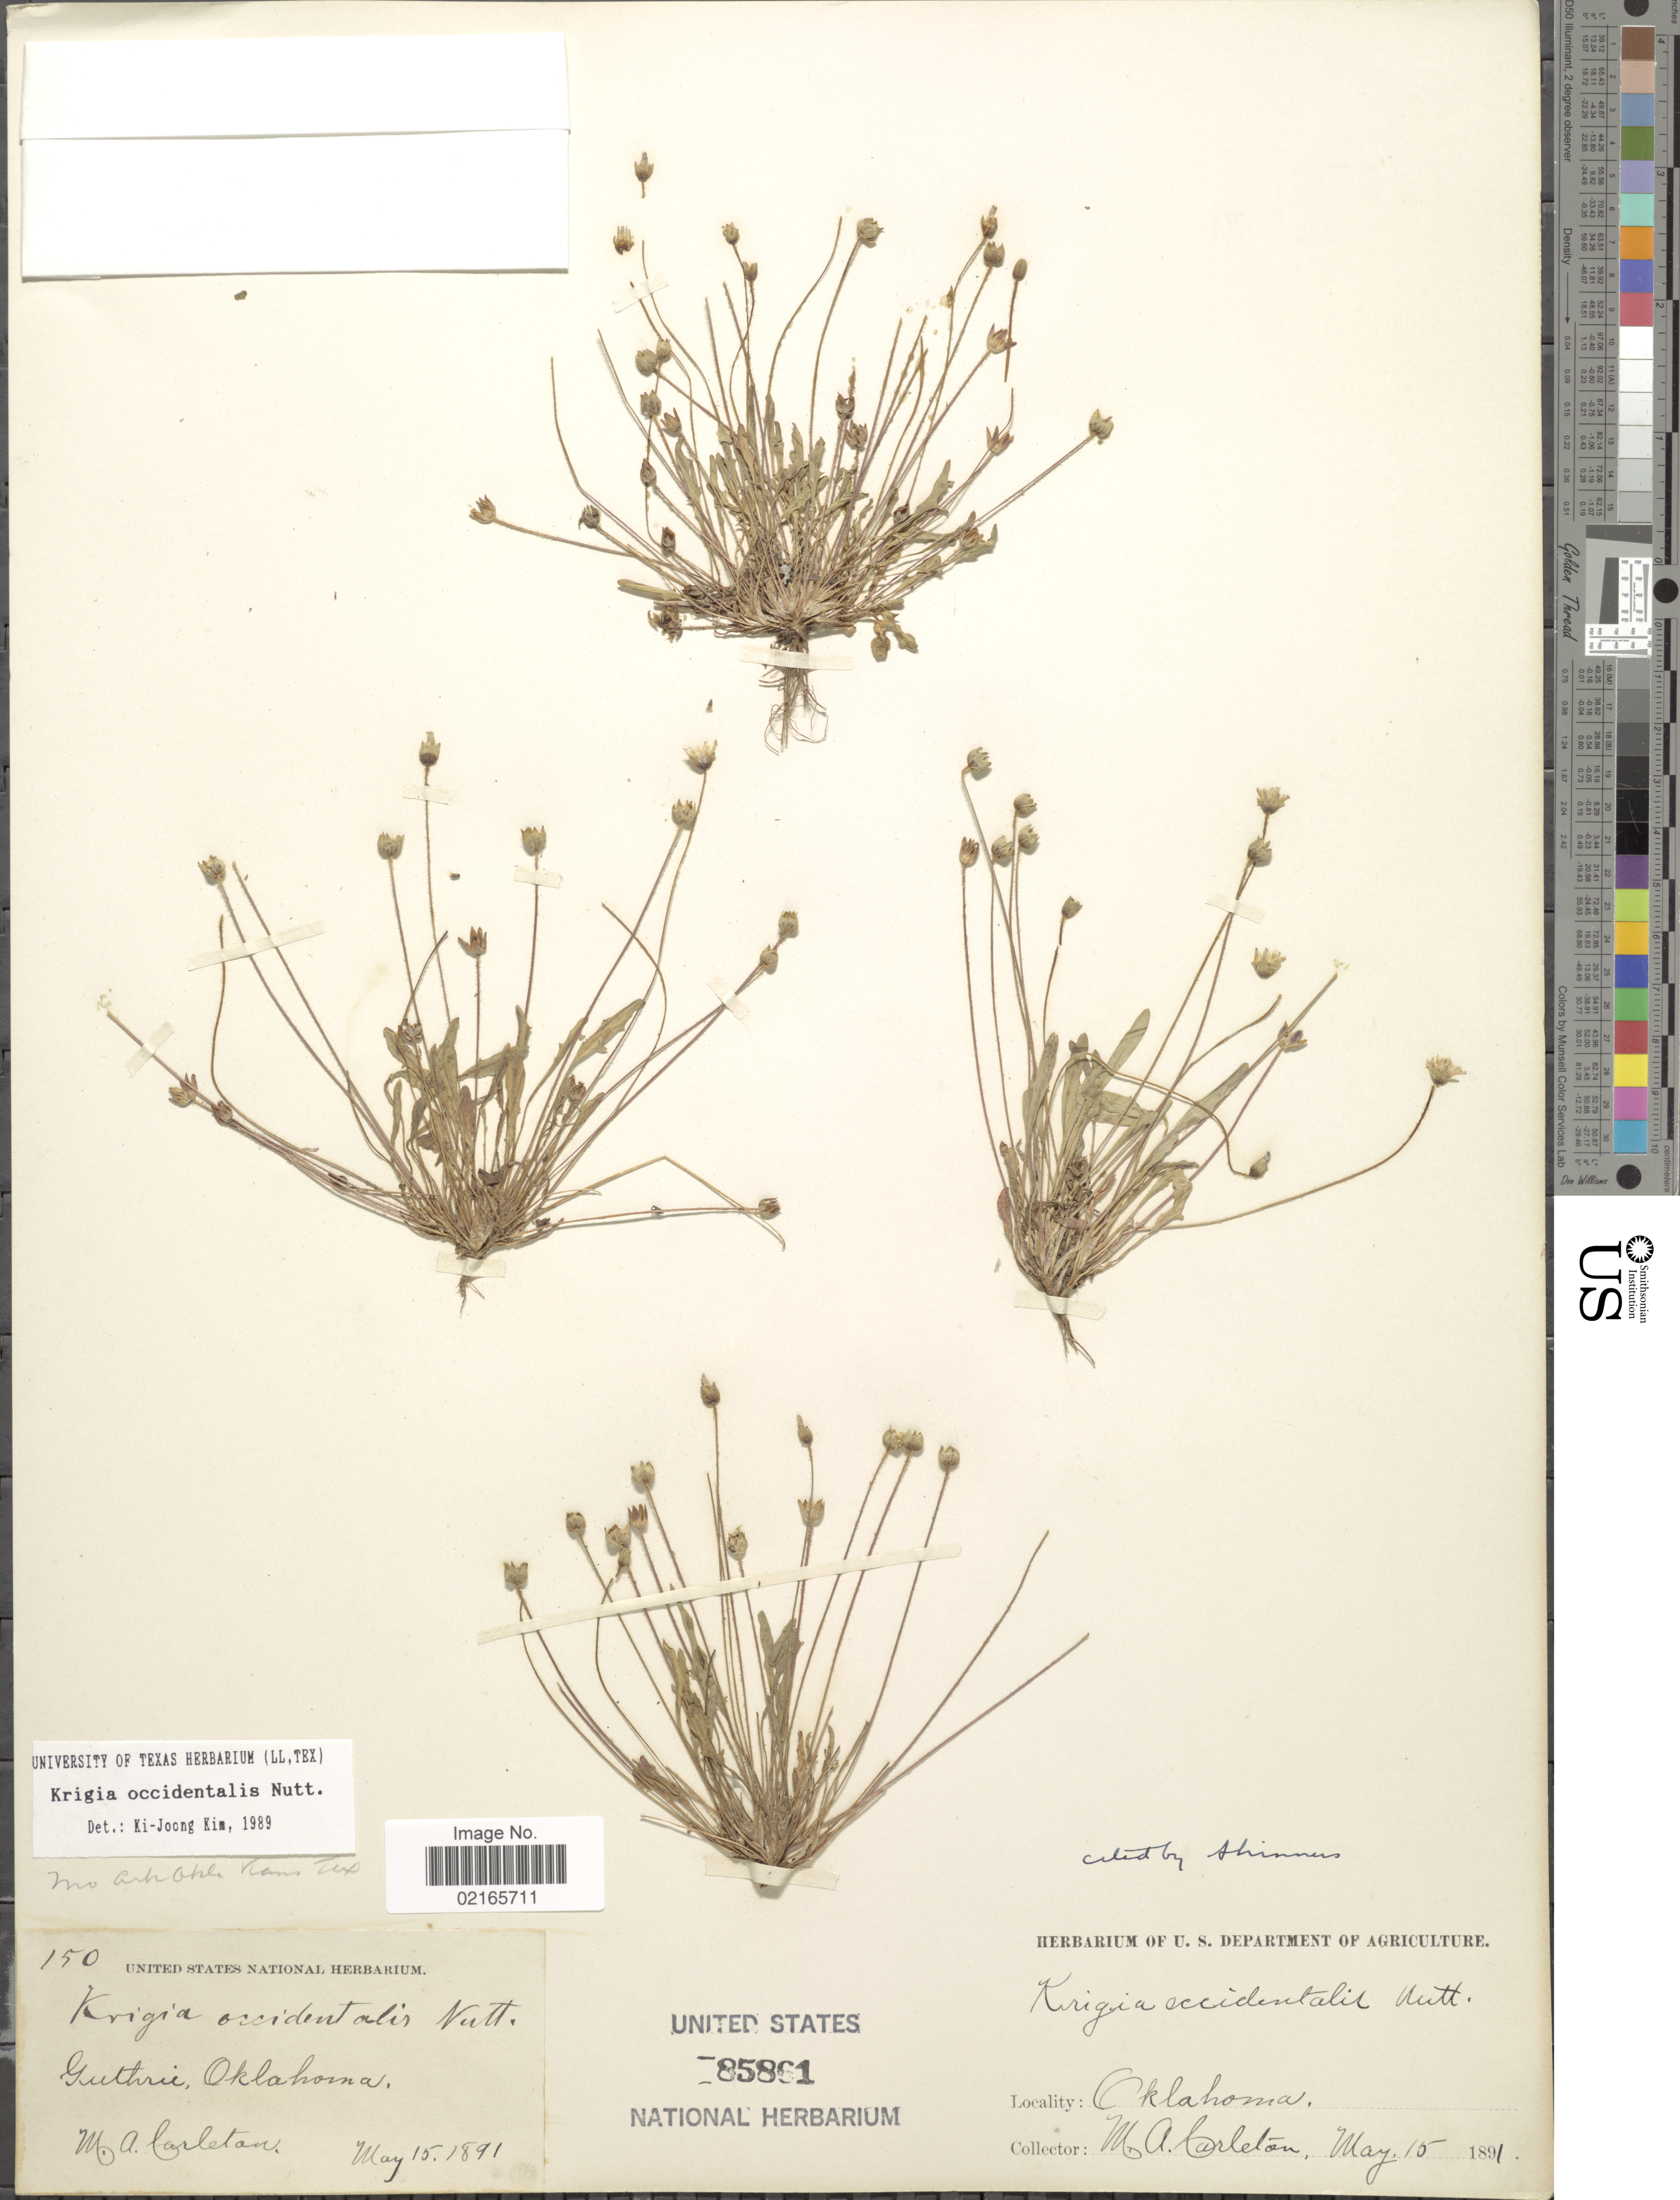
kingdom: Plantae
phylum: Tracheophyta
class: Magnoliopsida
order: Asterales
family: Asteraceae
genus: Krigia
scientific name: Krigia occidentalis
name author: Nutt.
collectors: M. A. Carleton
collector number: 150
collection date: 1891-05-15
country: United States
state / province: Oklahoma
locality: Guthrie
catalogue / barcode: US 85861